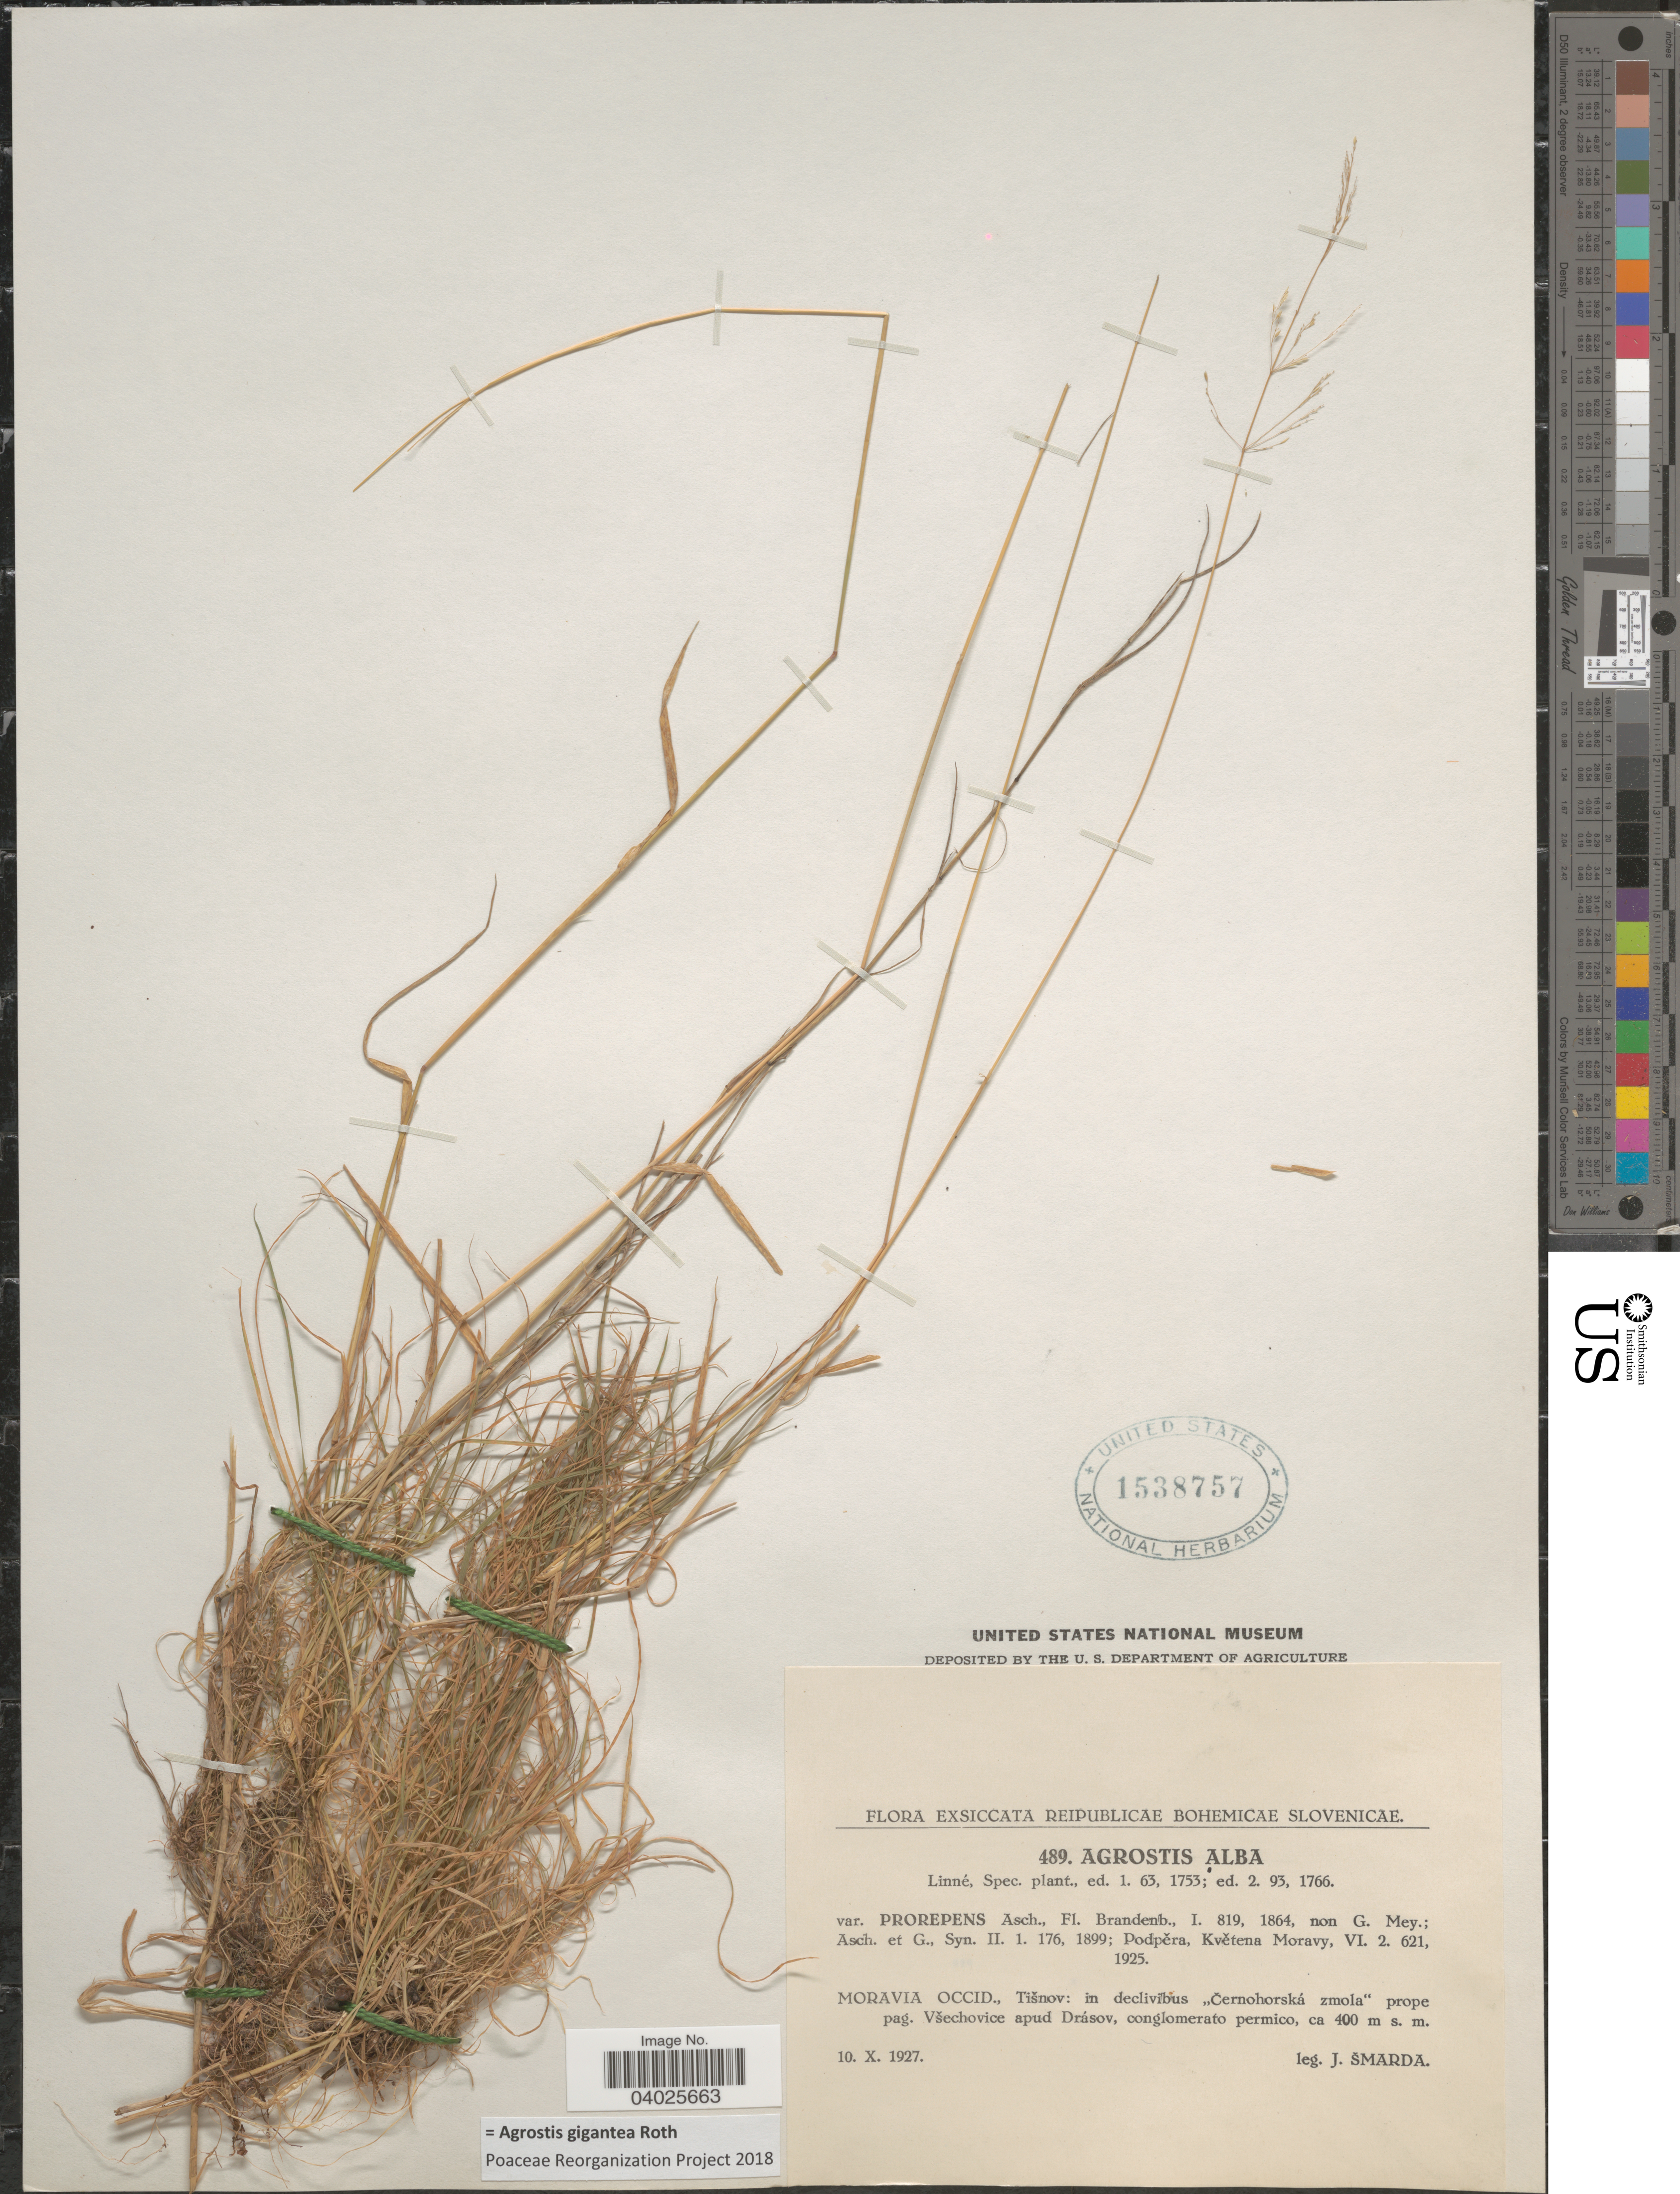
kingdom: Plantae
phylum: Tracheophyta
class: Liliopsida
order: Poales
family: Poaceae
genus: Agrostis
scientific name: Agrostis gigantea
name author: Roth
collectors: J. Smarda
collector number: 489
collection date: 1927-10-10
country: Czechia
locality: Reipublicae Bohemicae Slovenicae. Moravia Occid., Tišnov: in declivibus "Černohorská zmola"prope pag. Všechovice apud Drásov, conglomerato permico.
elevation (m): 400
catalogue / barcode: US 1538757